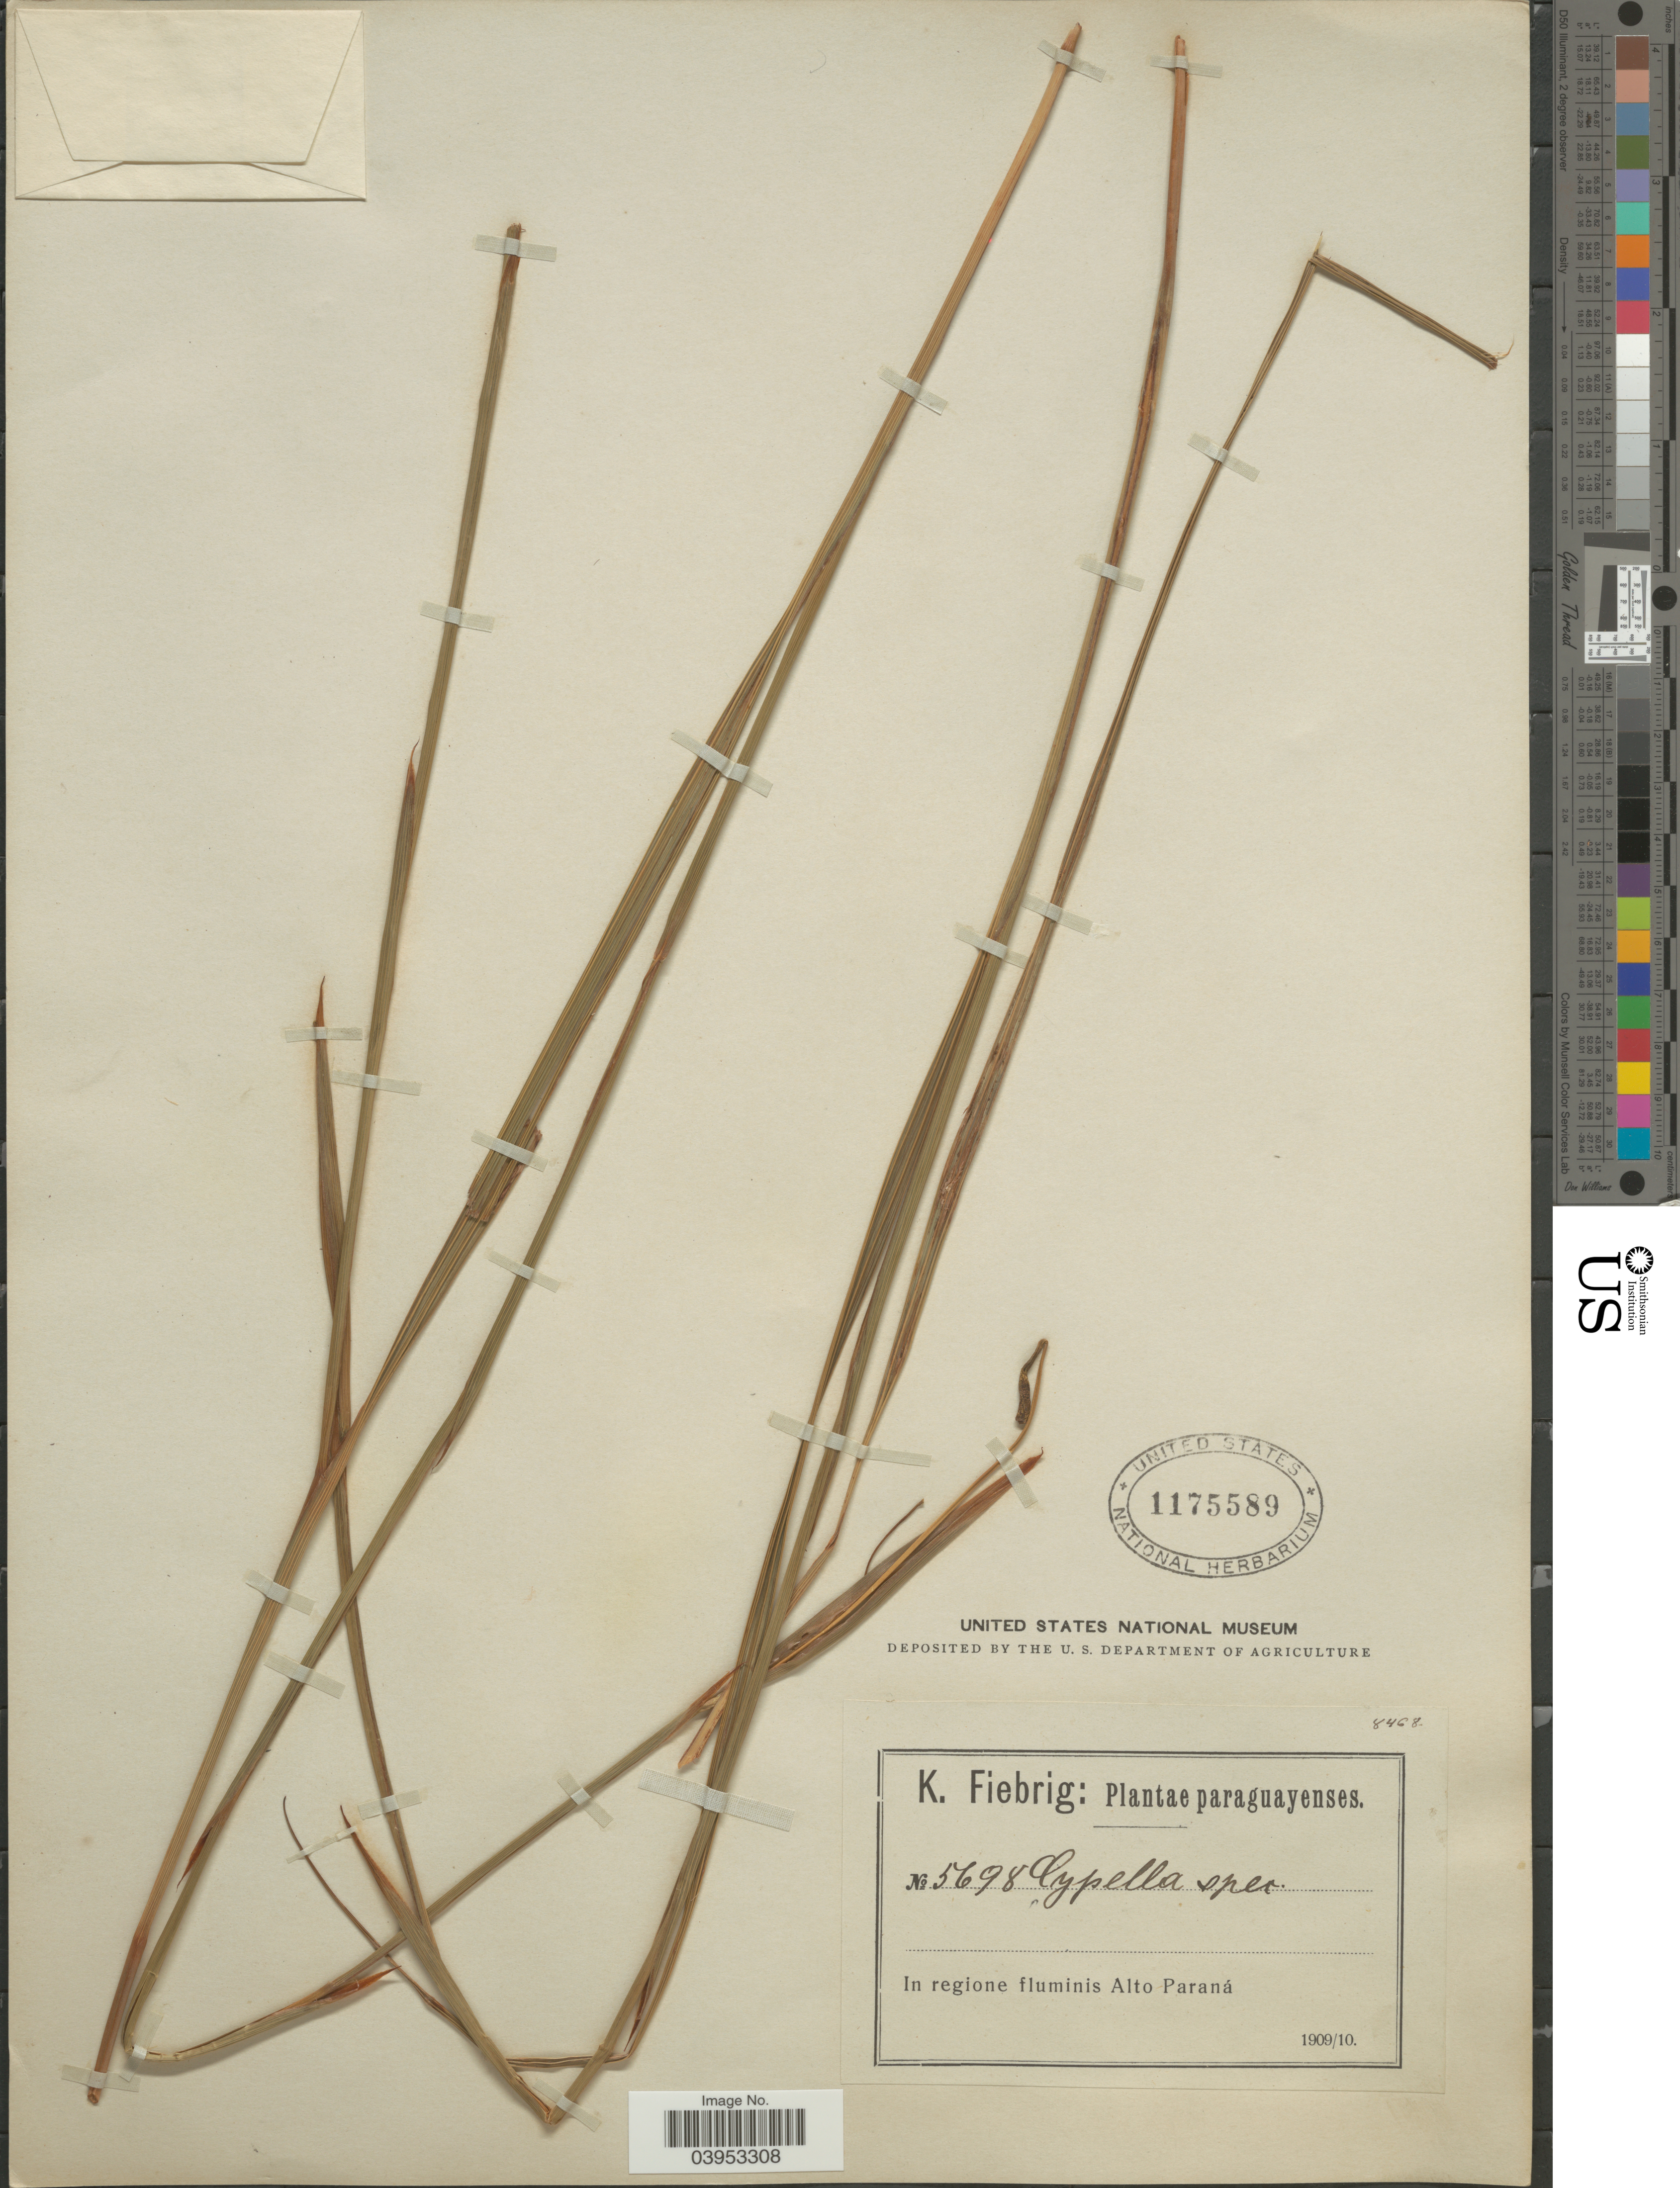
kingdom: Plantae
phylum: Tracheophyta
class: Liliopsida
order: Asparagales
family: Iridaceae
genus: Cypella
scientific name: Cypella sp.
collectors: K. Fiebrig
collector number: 5698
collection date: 1909/1910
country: Paraguay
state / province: Alto Parana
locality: In regione fluminis Alto Paraná.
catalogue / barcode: US 1175589